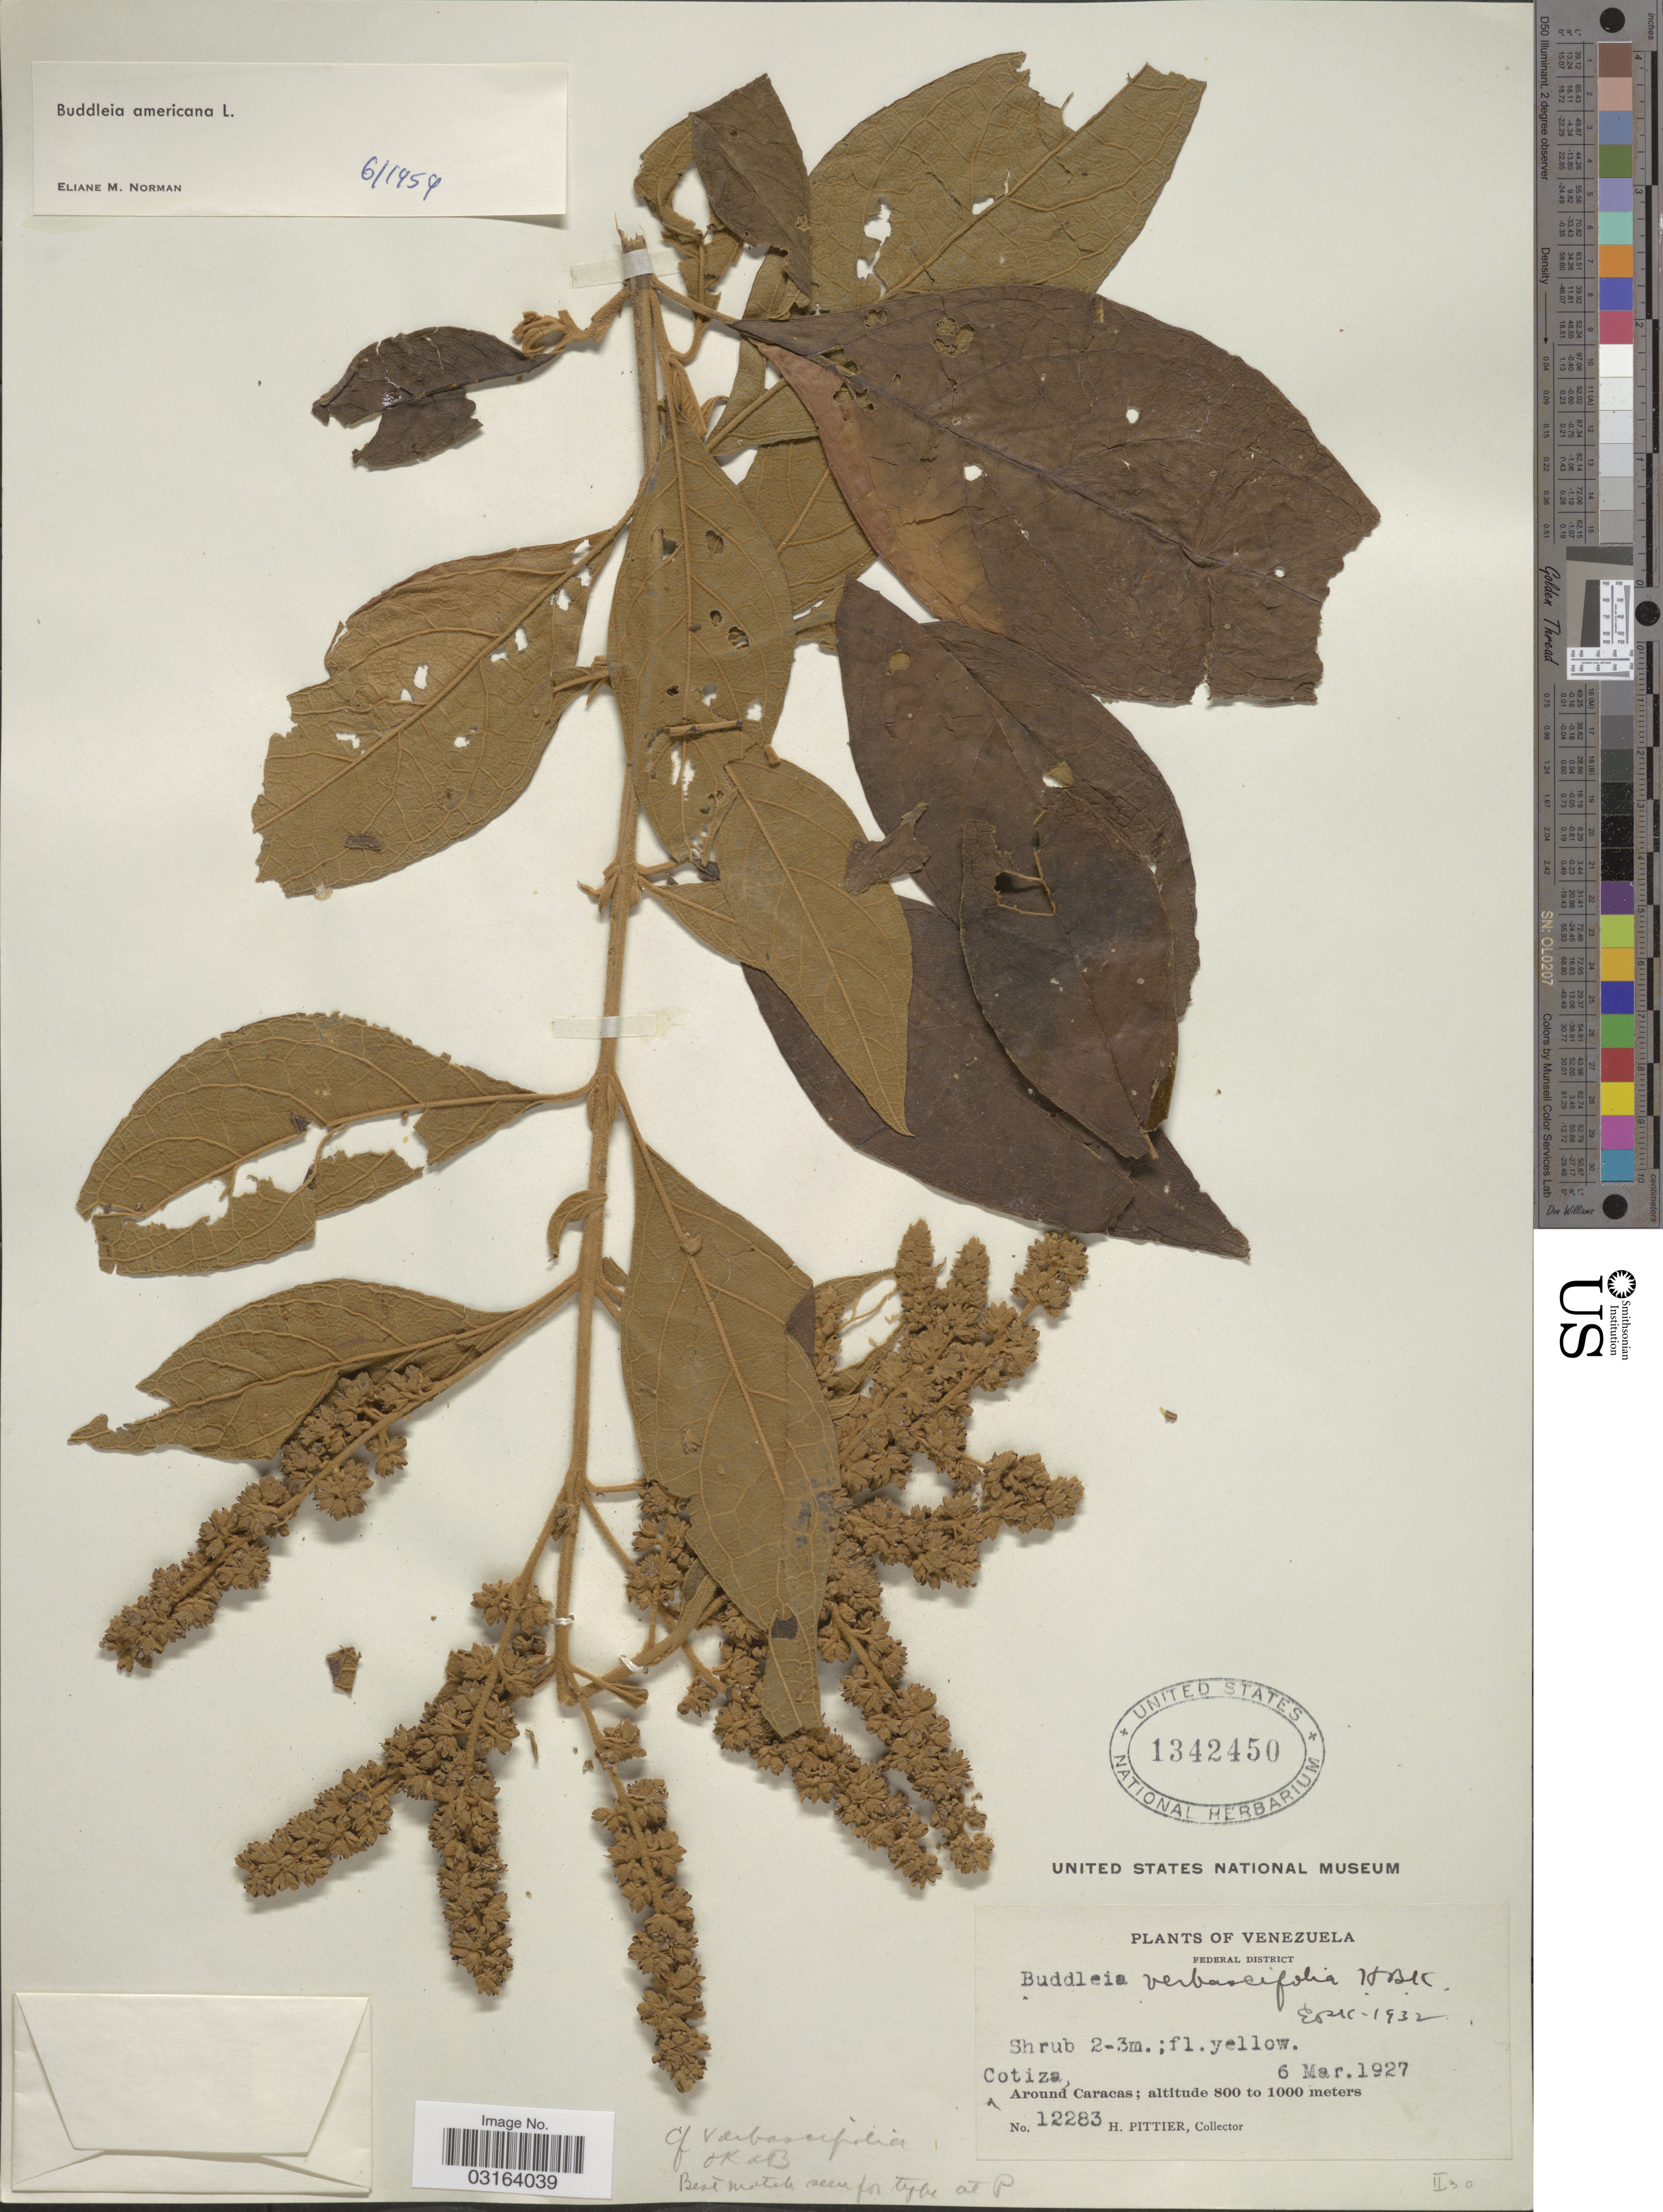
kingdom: Plantae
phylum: Tracheophyta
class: Magnoliopsida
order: Lamiales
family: Scrophulariaceae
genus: Buddleja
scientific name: Buddleja americana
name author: L.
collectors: H. F. Pittier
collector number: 12283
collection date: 1927-03-06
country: Venezuela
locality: Federal District, Cotiza. Around Caracas.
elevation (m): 800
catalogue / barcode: US 1342450